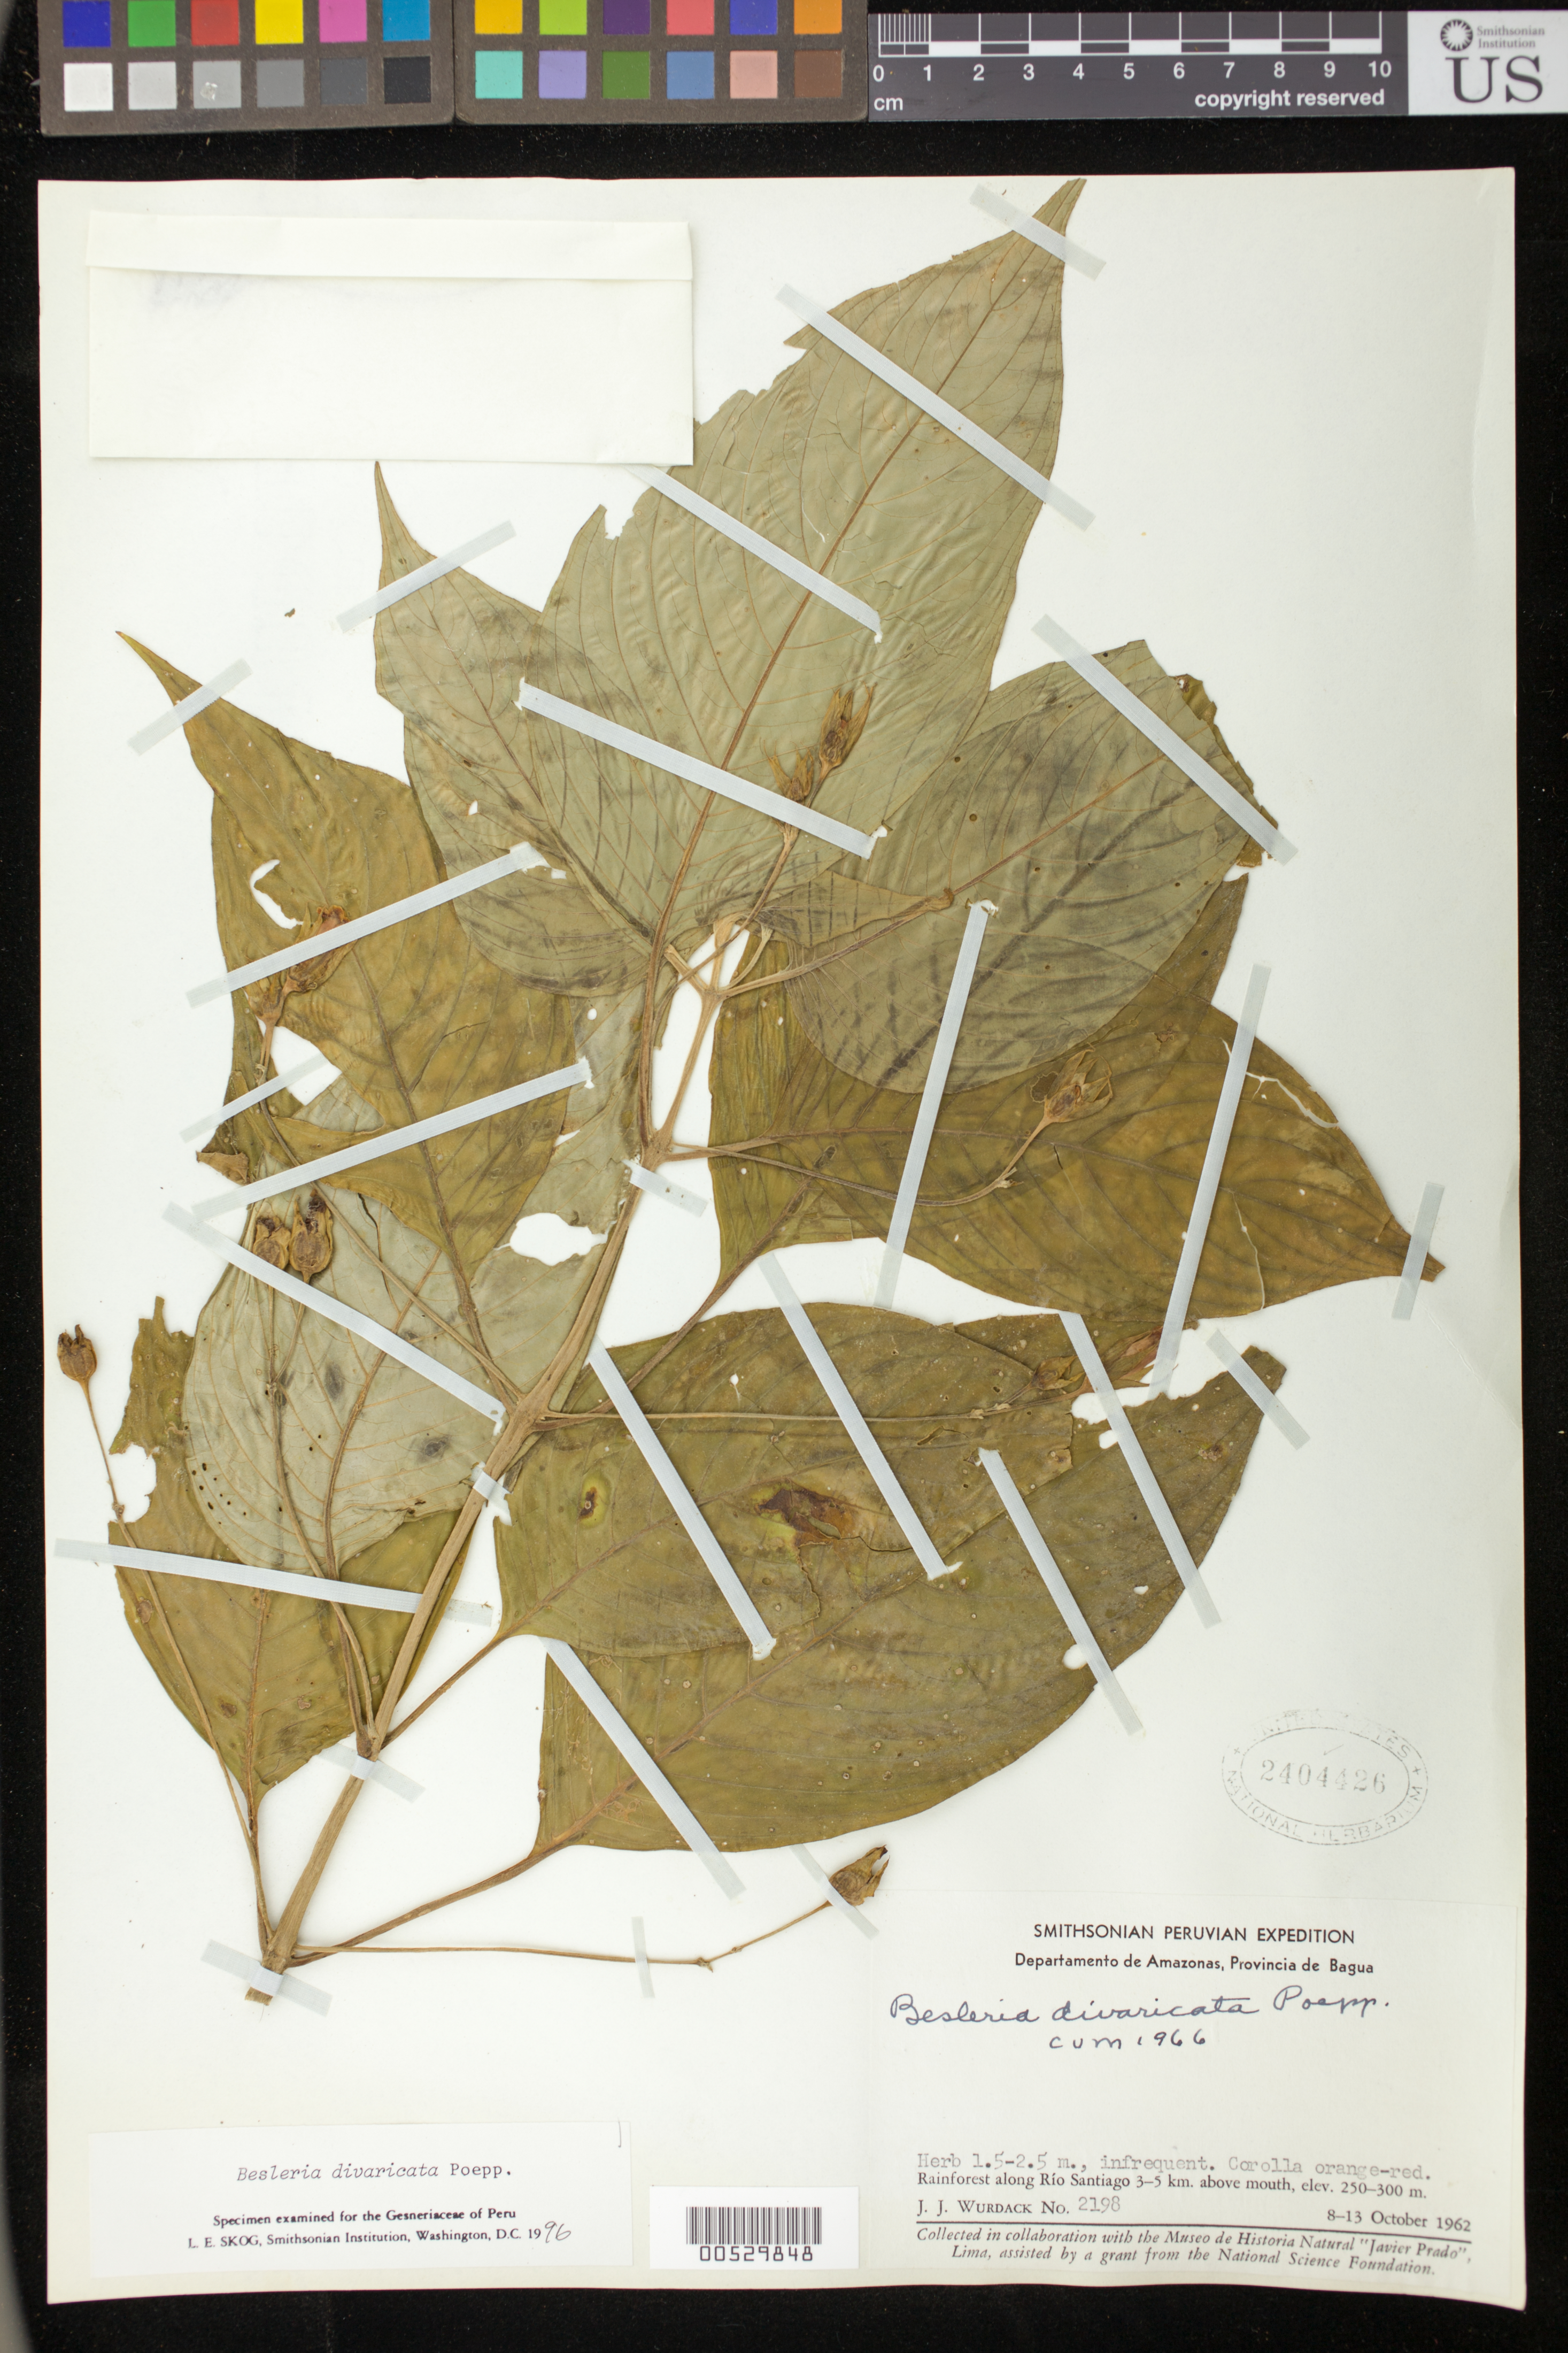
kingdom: Plantae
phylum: Tracheophyta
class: Magnoliopsida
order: Lamiales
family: Gesneriaceae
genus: Besleria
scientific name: Besleria divaricata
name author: Poepp.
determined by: Skog, Laurence E.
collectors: J. J. Wurdack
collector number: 2198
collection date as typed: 8-13 Oct 1962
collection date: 1962-10-08/1962-10-13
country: Peru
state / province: Amazonas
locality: Prov. Bagua, along Río Santiago 3-5 km above mouth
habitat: Rainforest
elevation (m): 250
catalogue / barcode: US 2404426